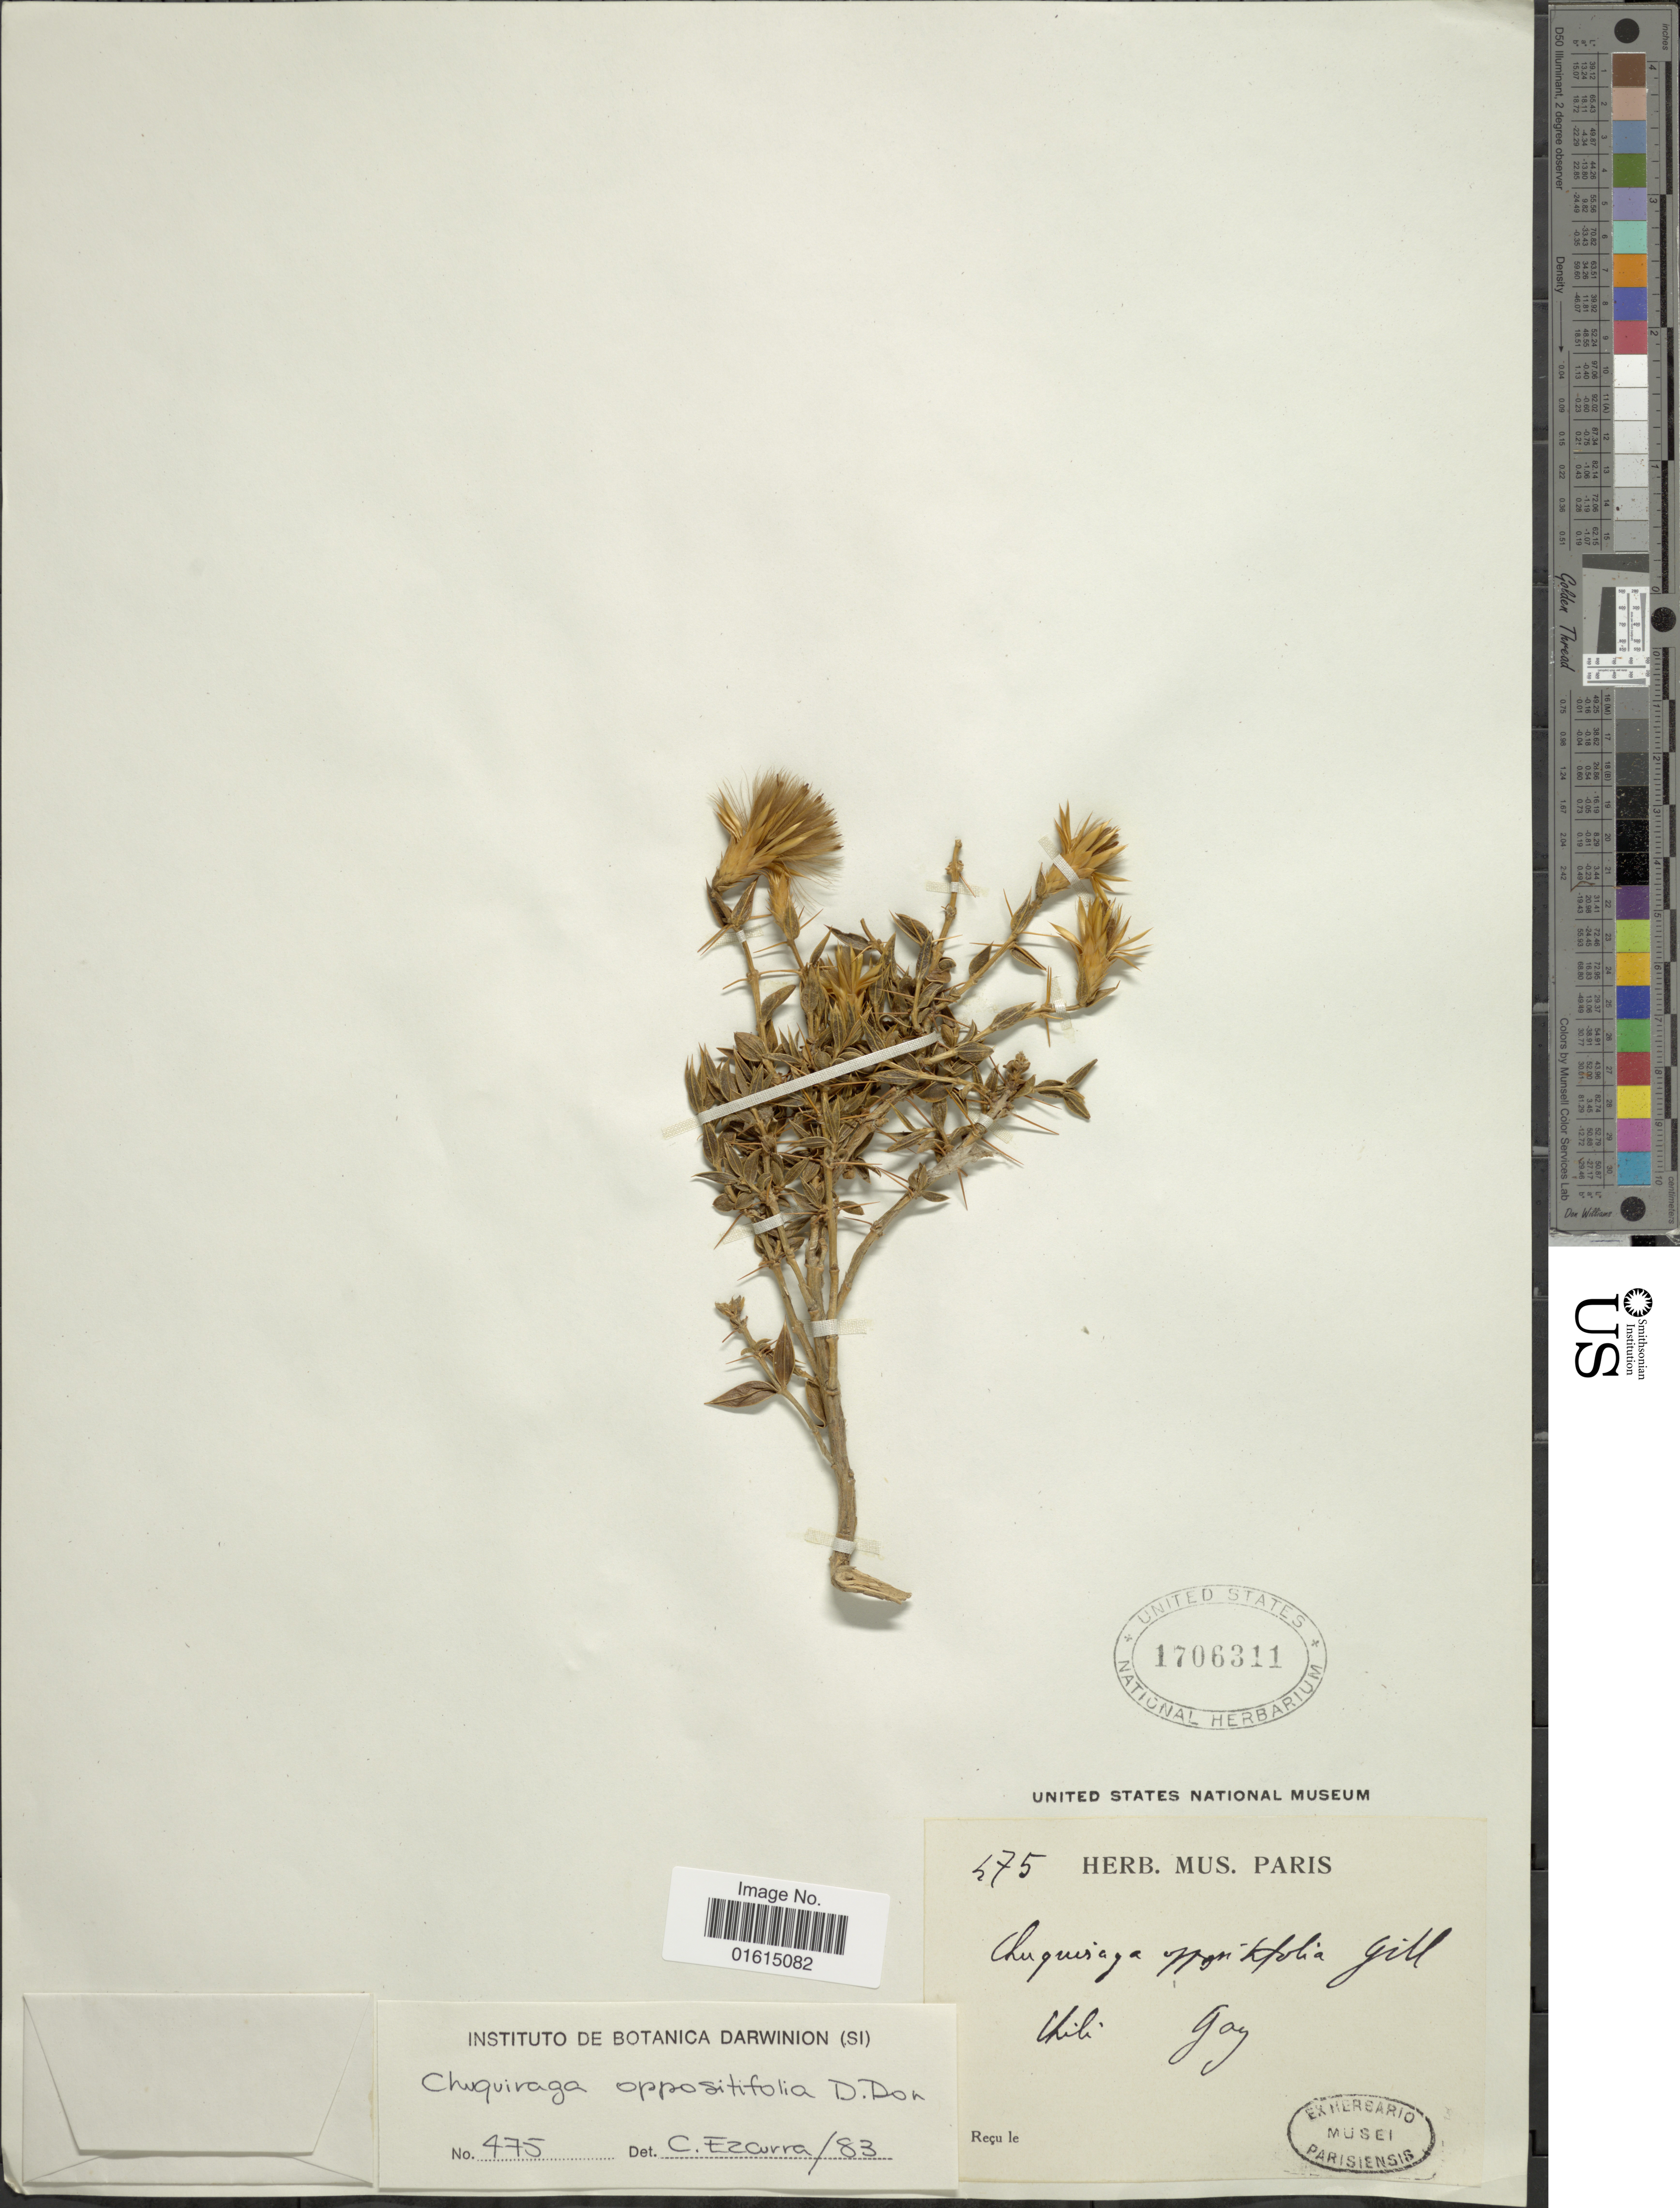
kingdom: Plantae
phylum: Tracheophyta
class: Magnoliopsida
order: Asterales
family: Asteraceae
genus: Chuquiraga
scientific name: Chuquiraga oppositifolia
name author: D. Don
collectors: -- Gay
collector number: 475*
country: Chile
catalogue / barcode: US 1706311